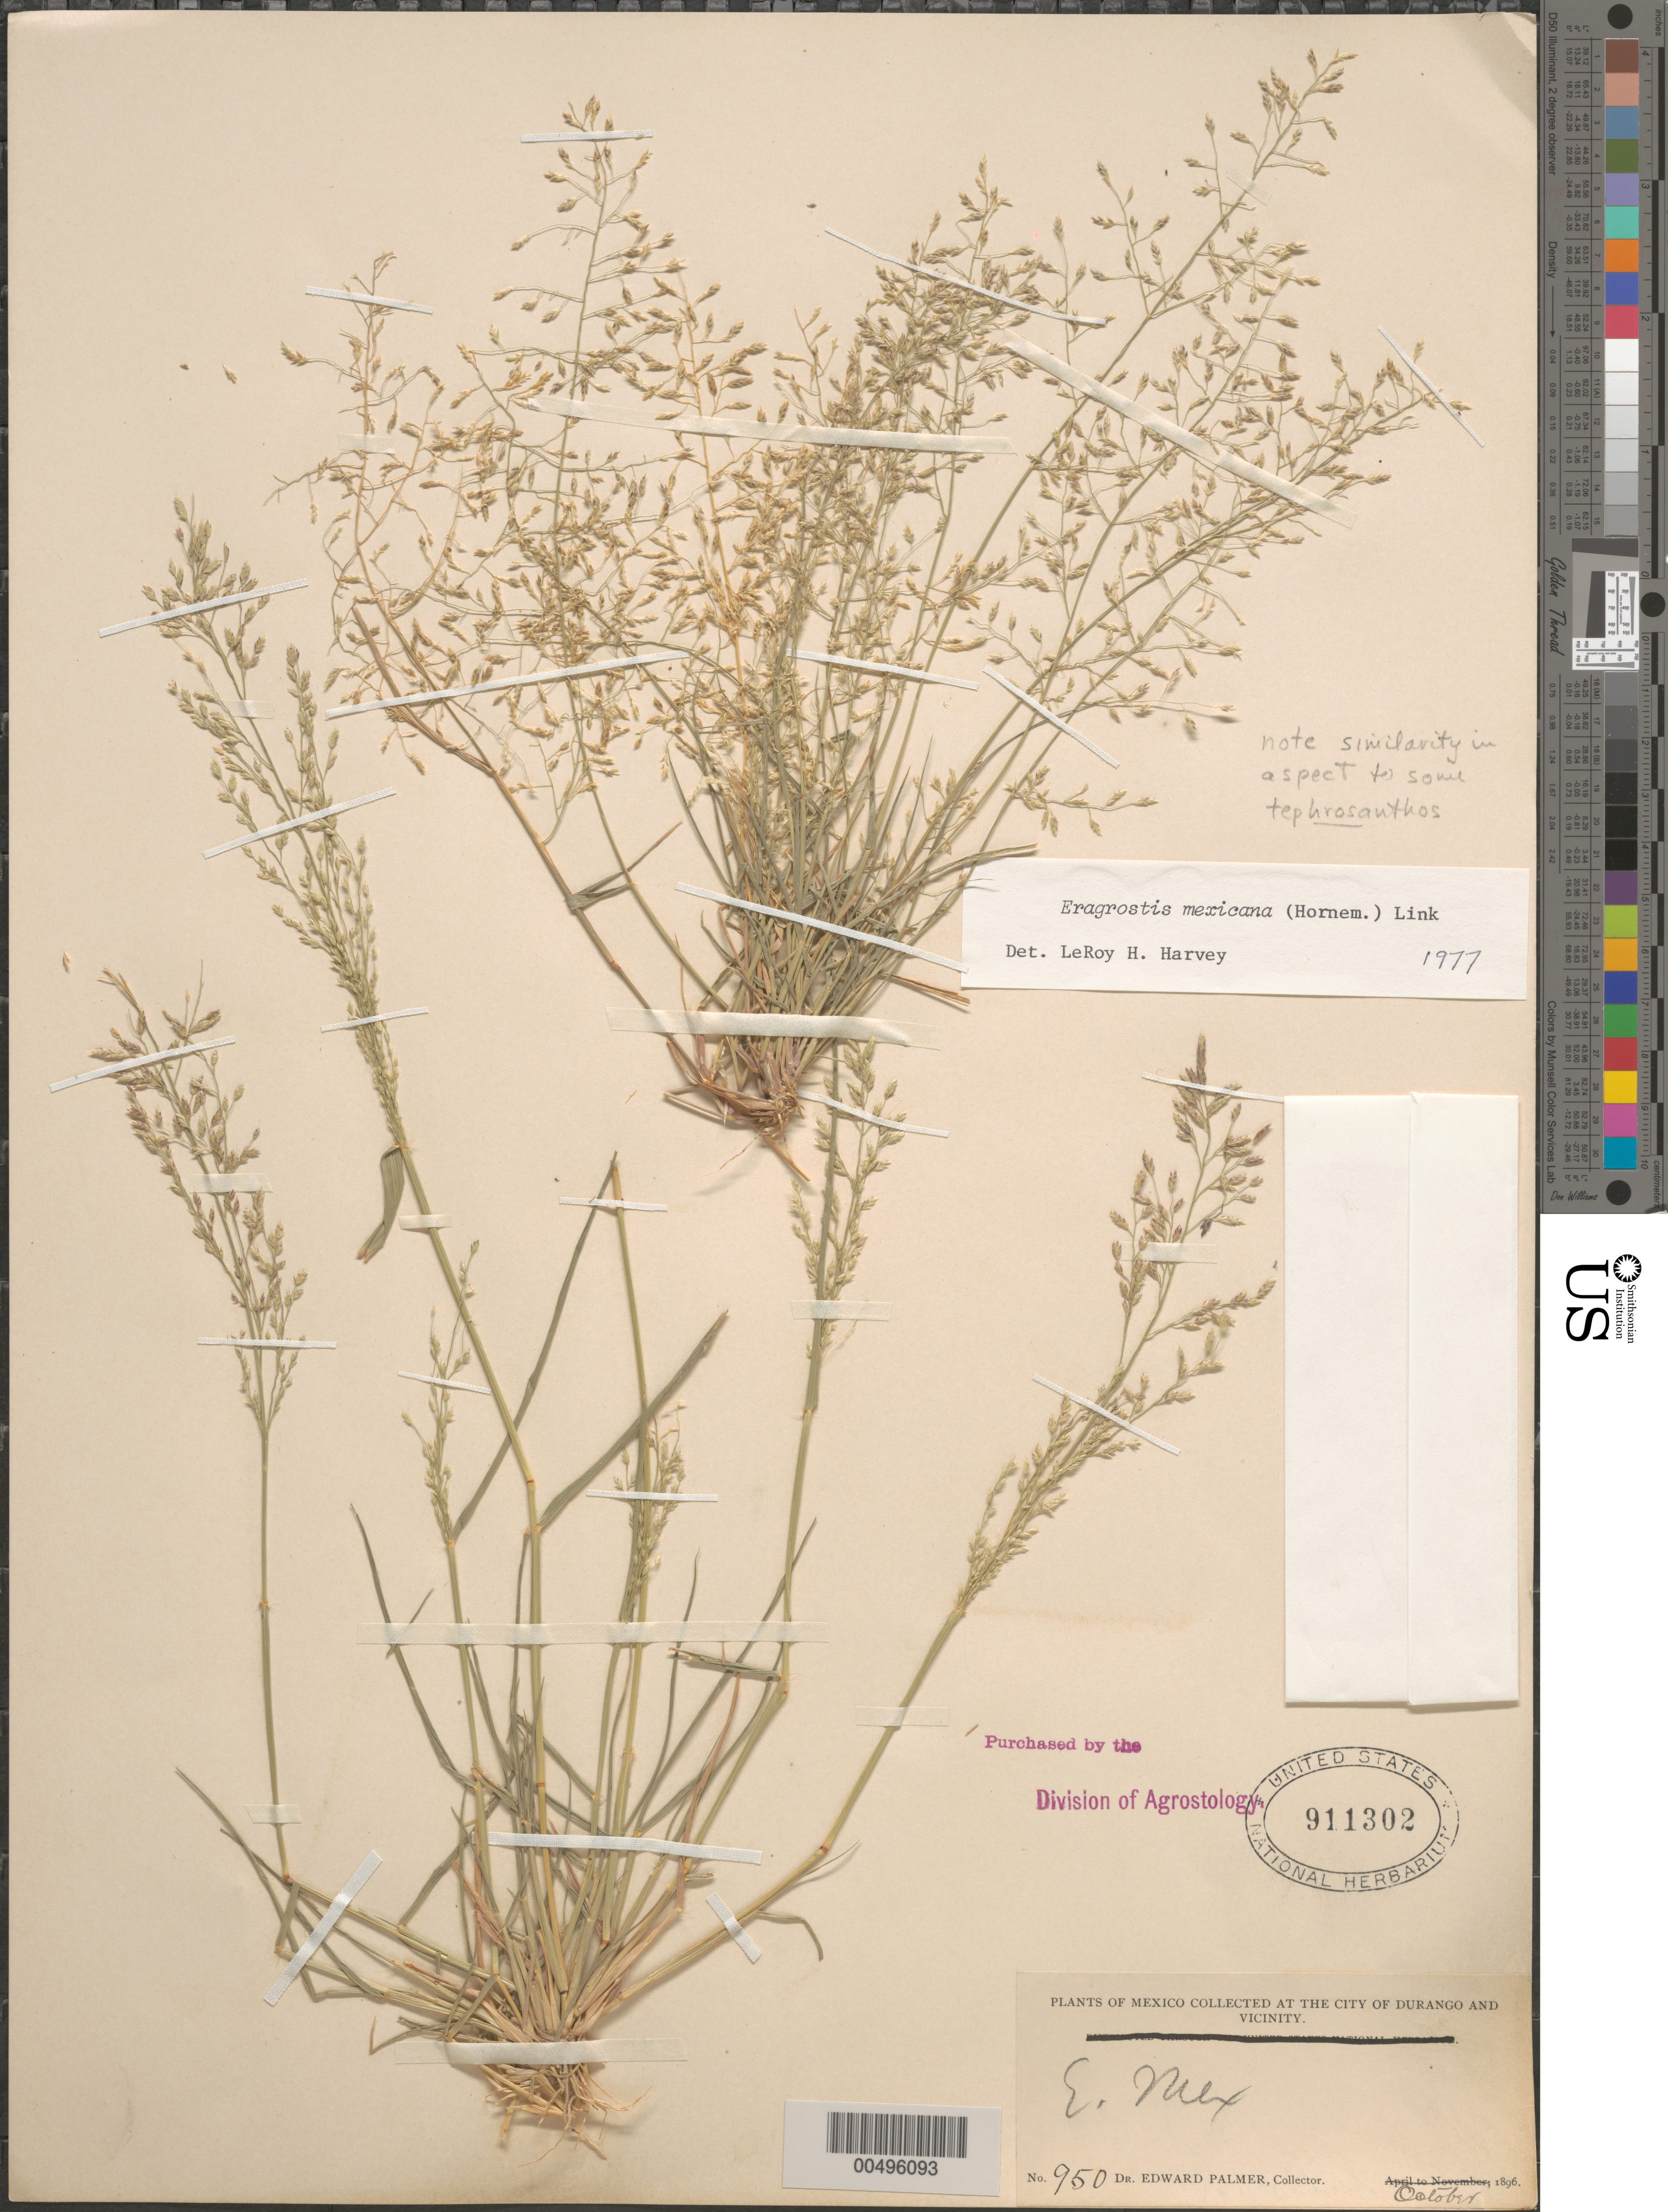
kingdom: Plantae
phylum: Tracheophyta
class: Liliopsida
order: Poales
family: Poaceae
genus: Eragrostis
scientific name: Eragrostis mexicana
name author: (Hornem.) Link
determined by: Harvey, L. H.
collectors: E. Palmer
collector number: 950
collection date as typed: Oct 1896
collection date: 1896-10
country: Mexico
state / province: Durango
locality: At the city of Durango and vicinity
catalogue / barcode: US 911302